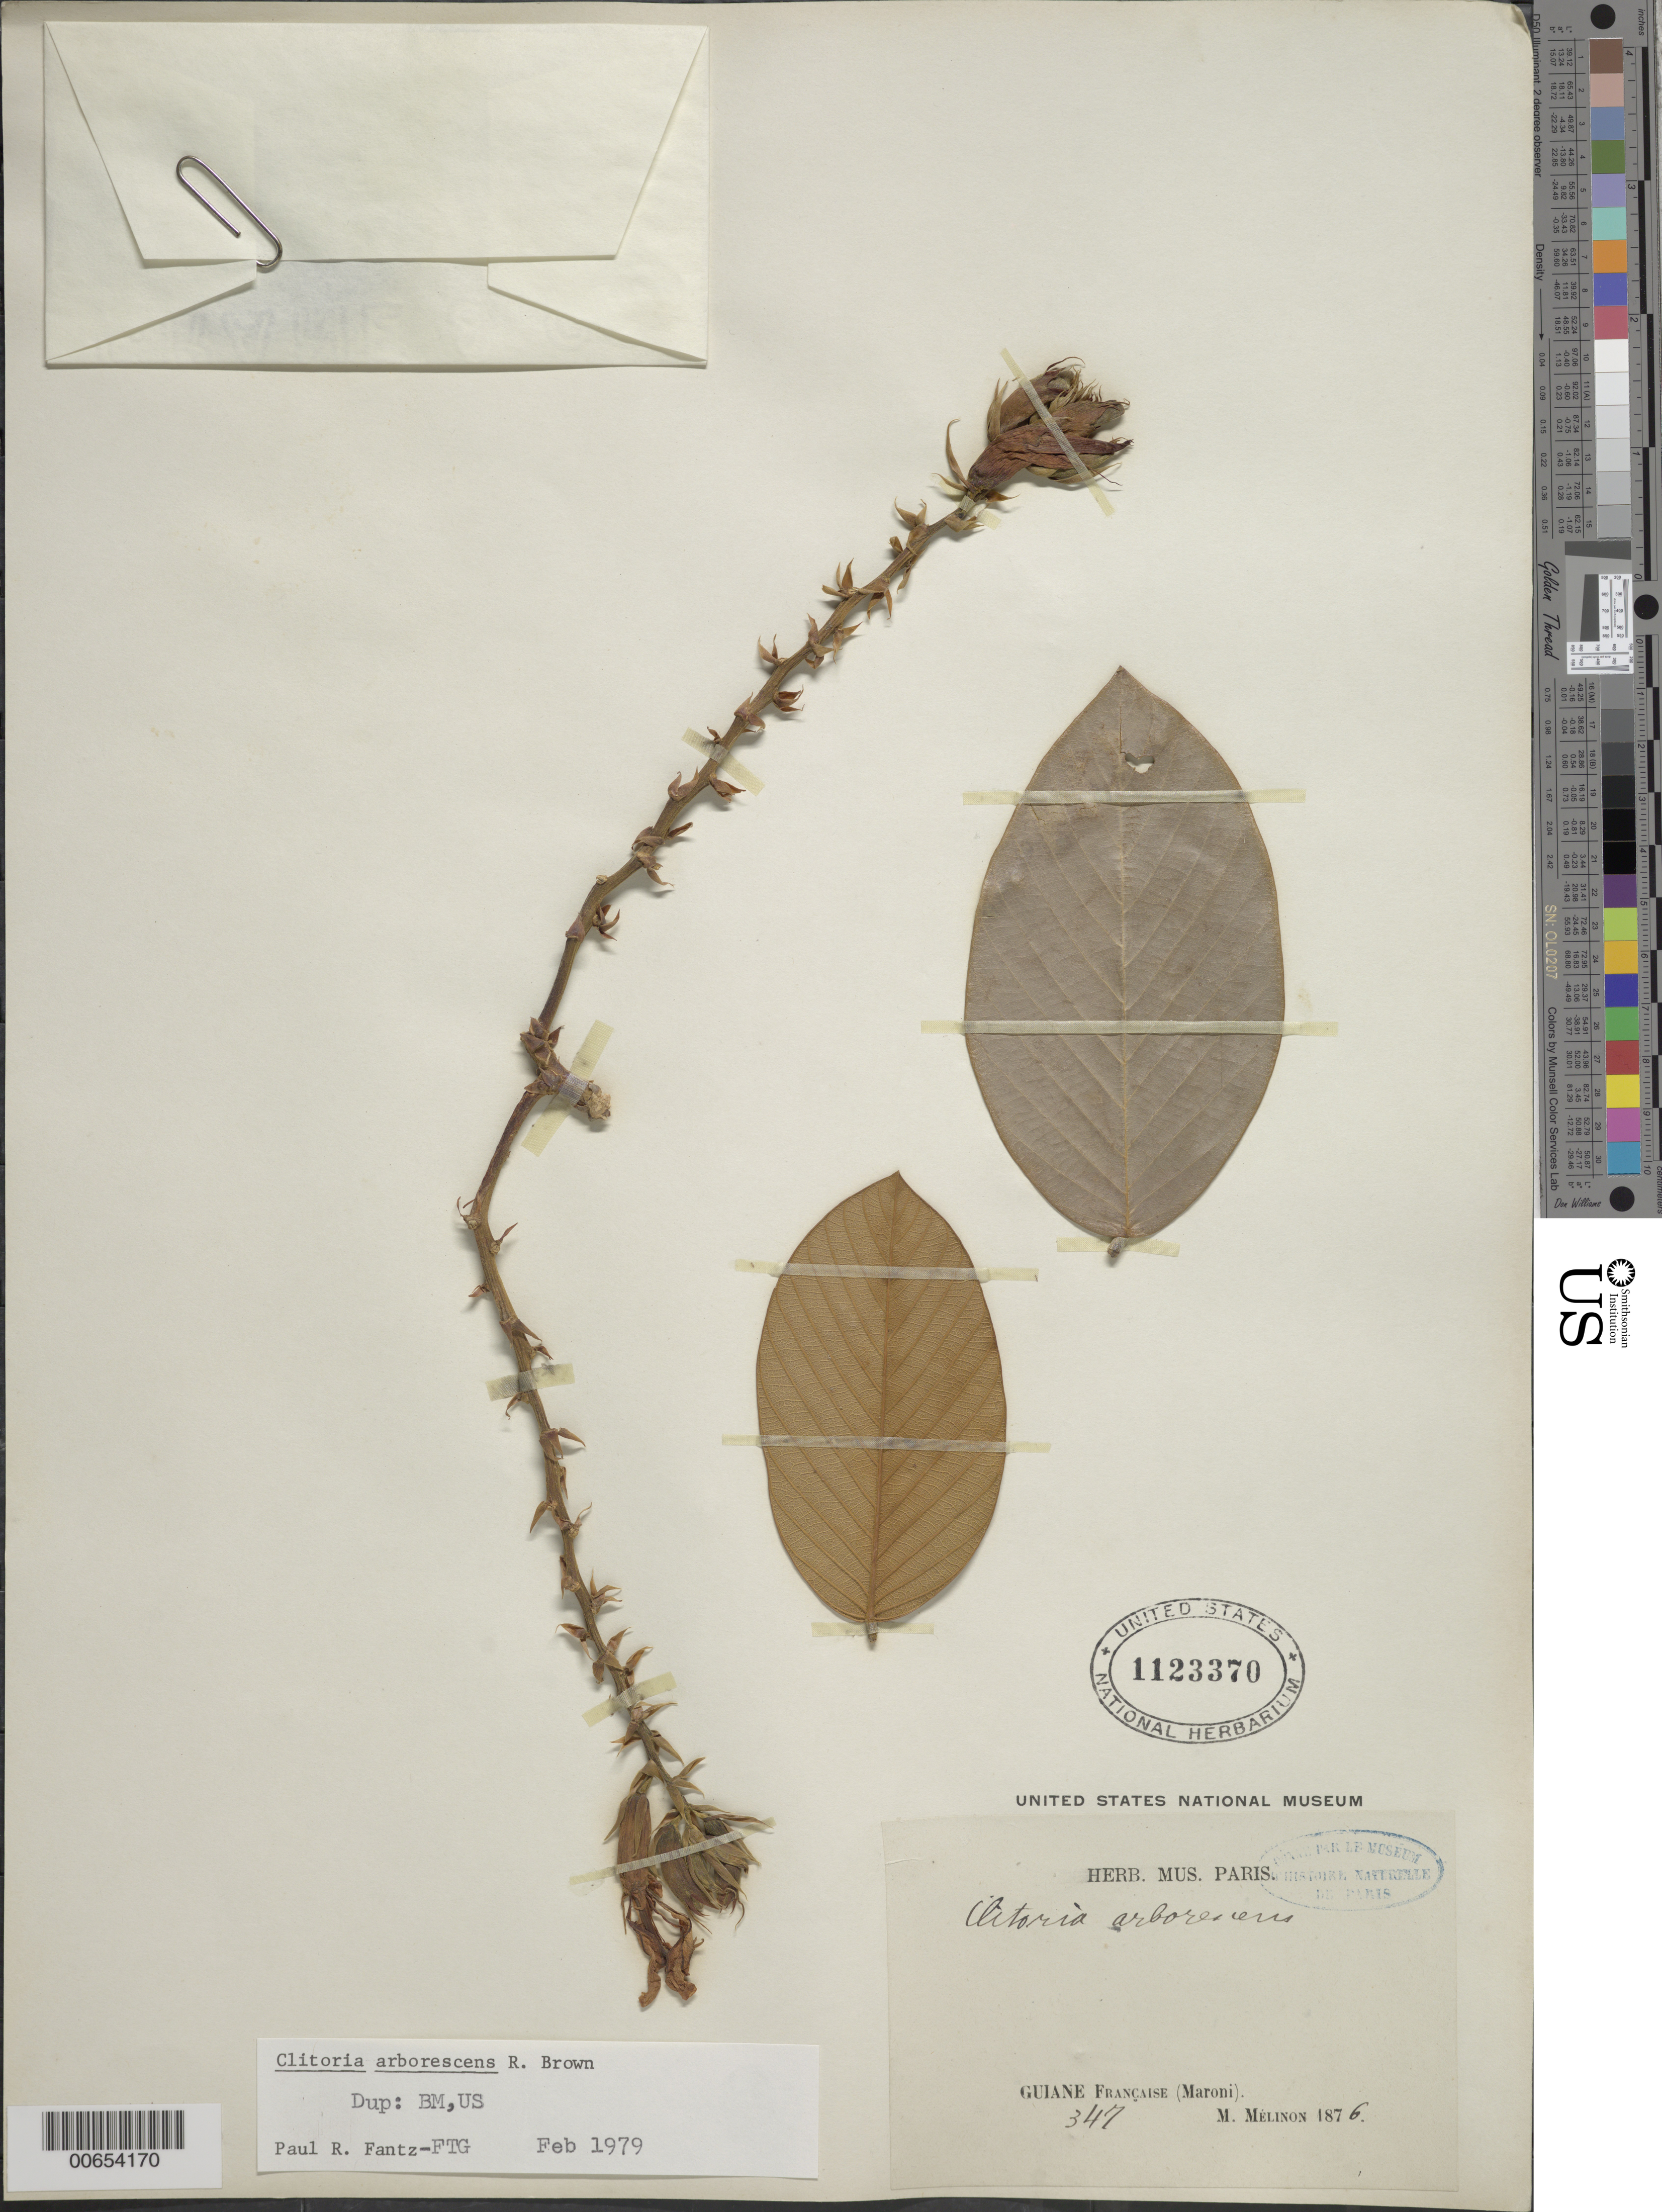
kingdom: Plantae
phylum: Tracheophyta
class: Magnoliopsida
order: Fabales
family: Fabaceae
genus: Clitoria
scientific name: Clitoria arborescens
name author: R. Br.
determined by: Fantz, P. R., (FLAS), University of Florida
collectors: E. Mélinon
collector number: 347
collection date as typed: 1876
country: French Guiana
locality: Maroni R.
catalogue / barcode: US 1123370